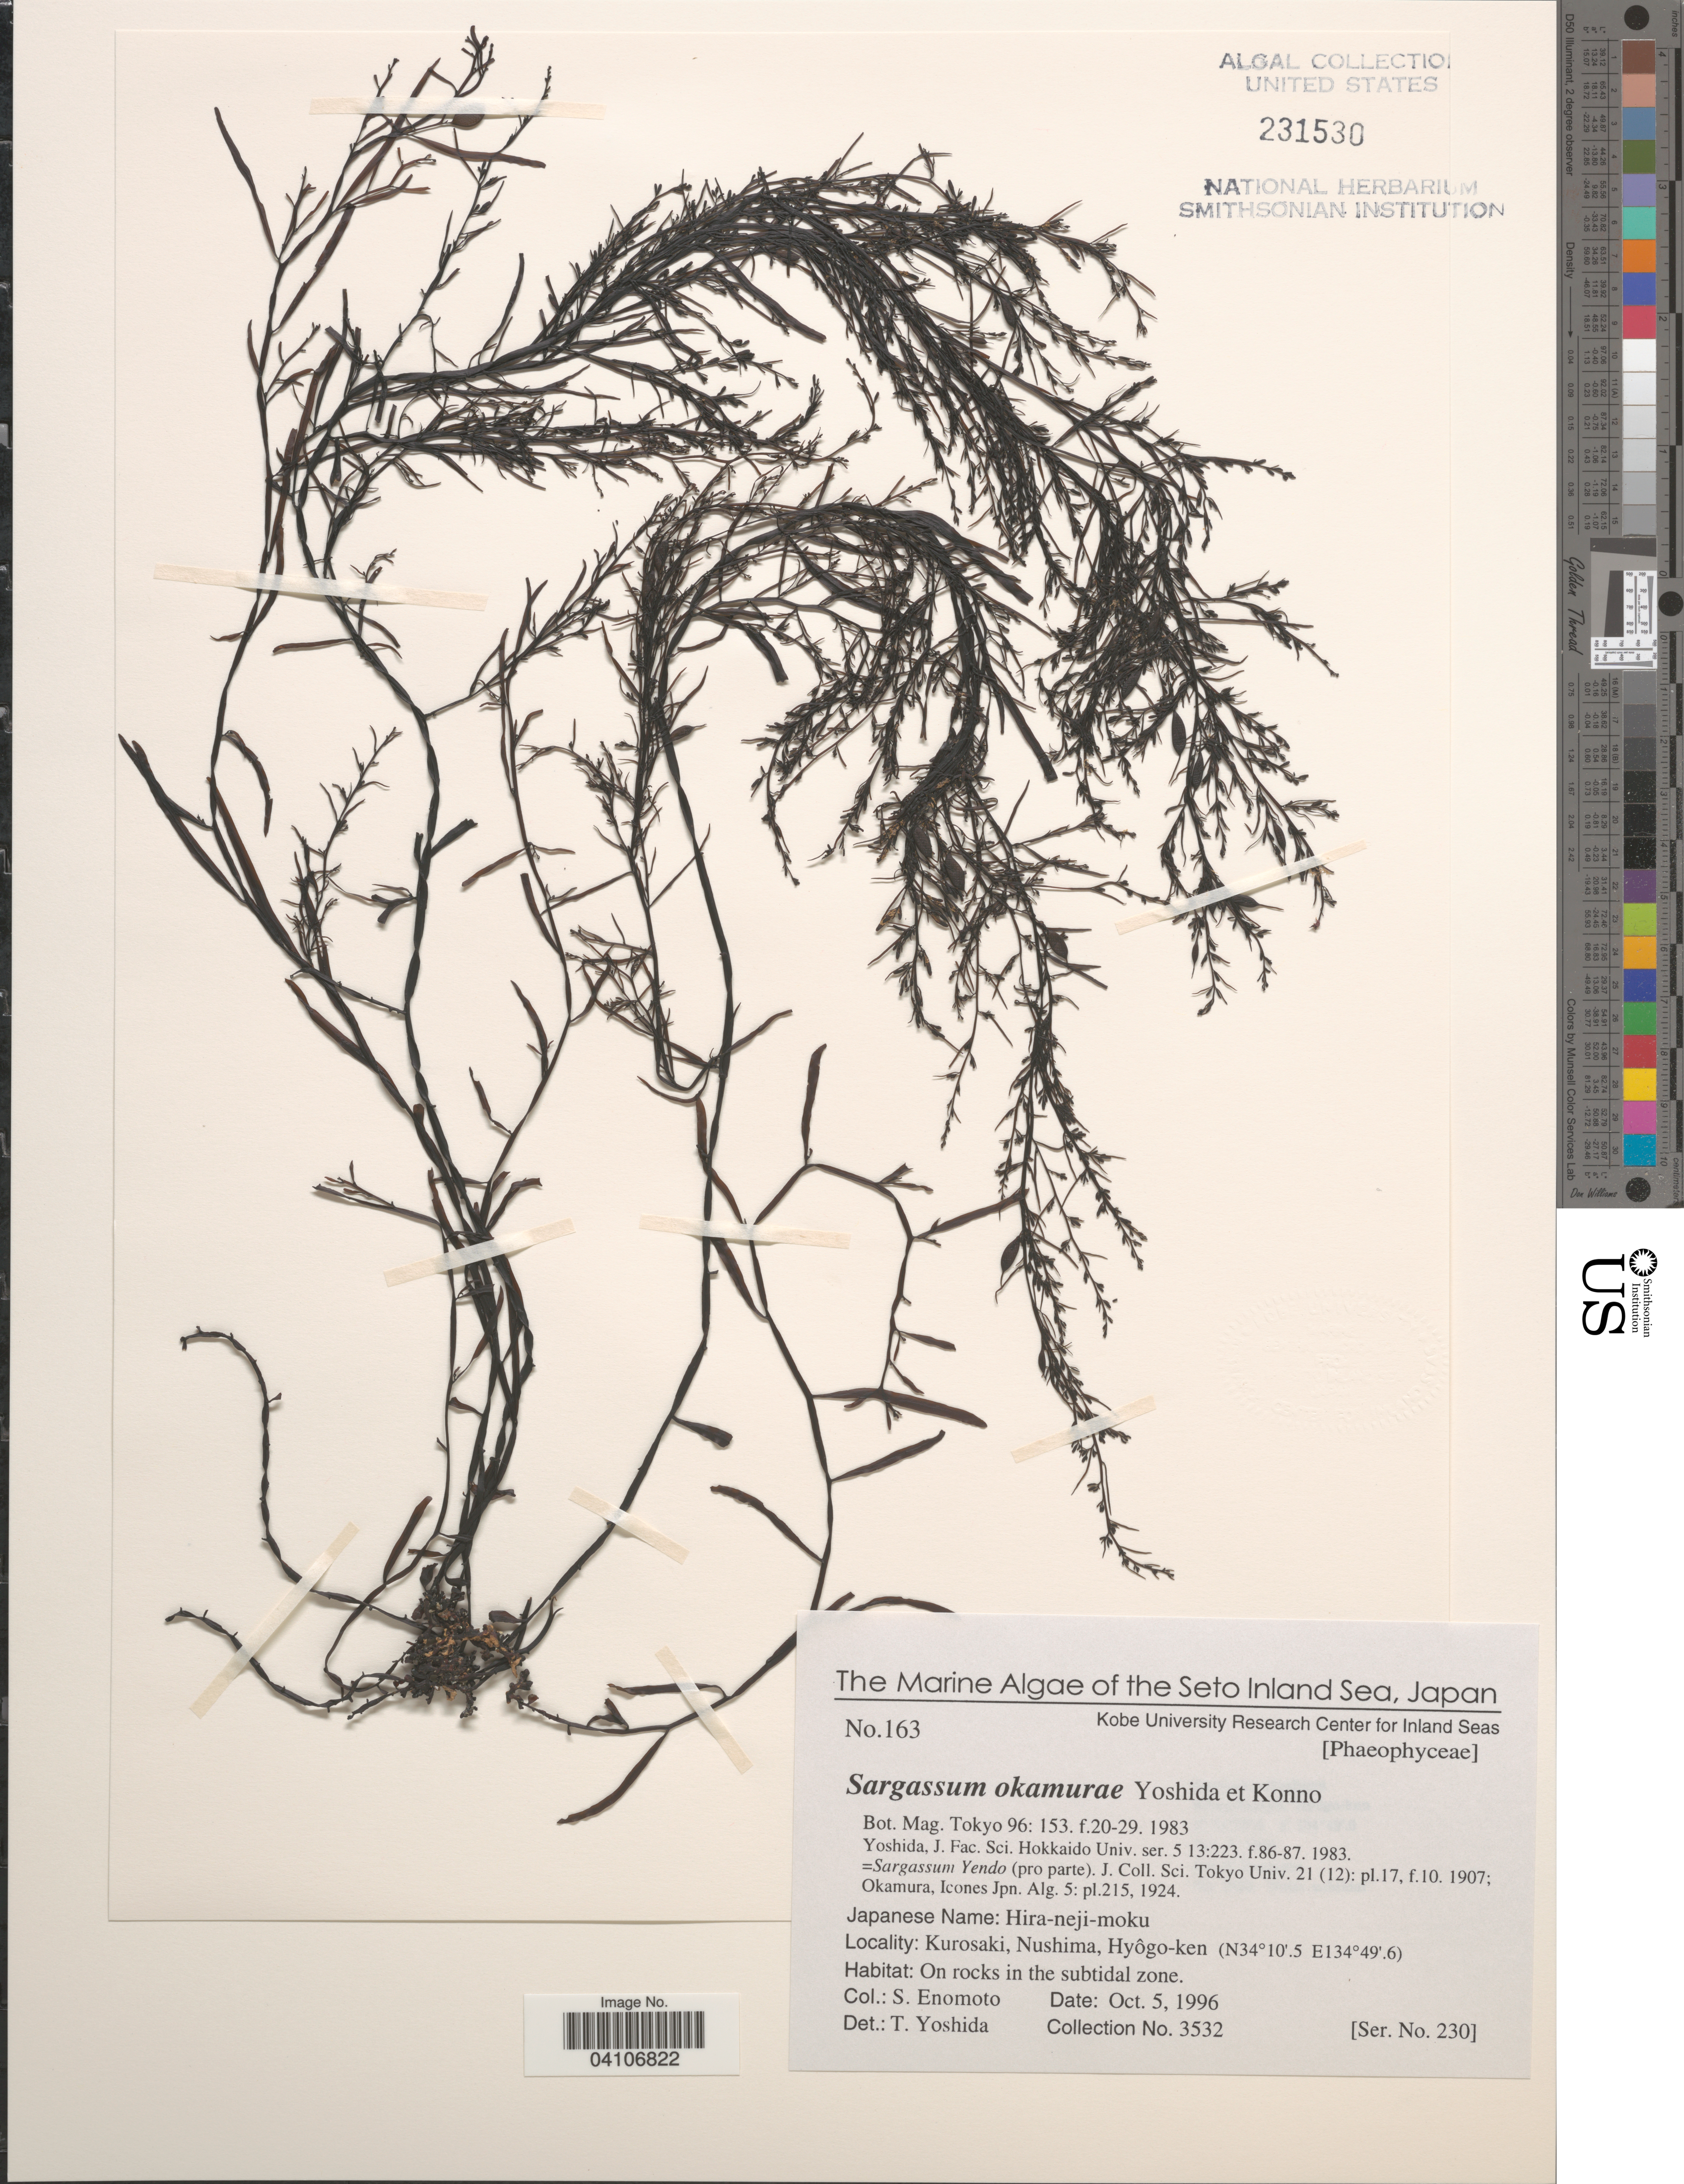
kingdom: Chromista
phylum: Ochrophyta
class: Phaeophyceae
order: Fucales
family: Sargassaceae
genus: Sargassum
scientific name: Sargassum okamurae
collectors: S. Enomoto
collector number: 3532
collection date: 1996-10-05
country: Japan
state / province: Hyogo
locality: The Seto Inland Sea. Kurosaki, Nushima, Hyôgo-ken. On rocks in the subtidal zone.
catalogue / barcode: US 231530